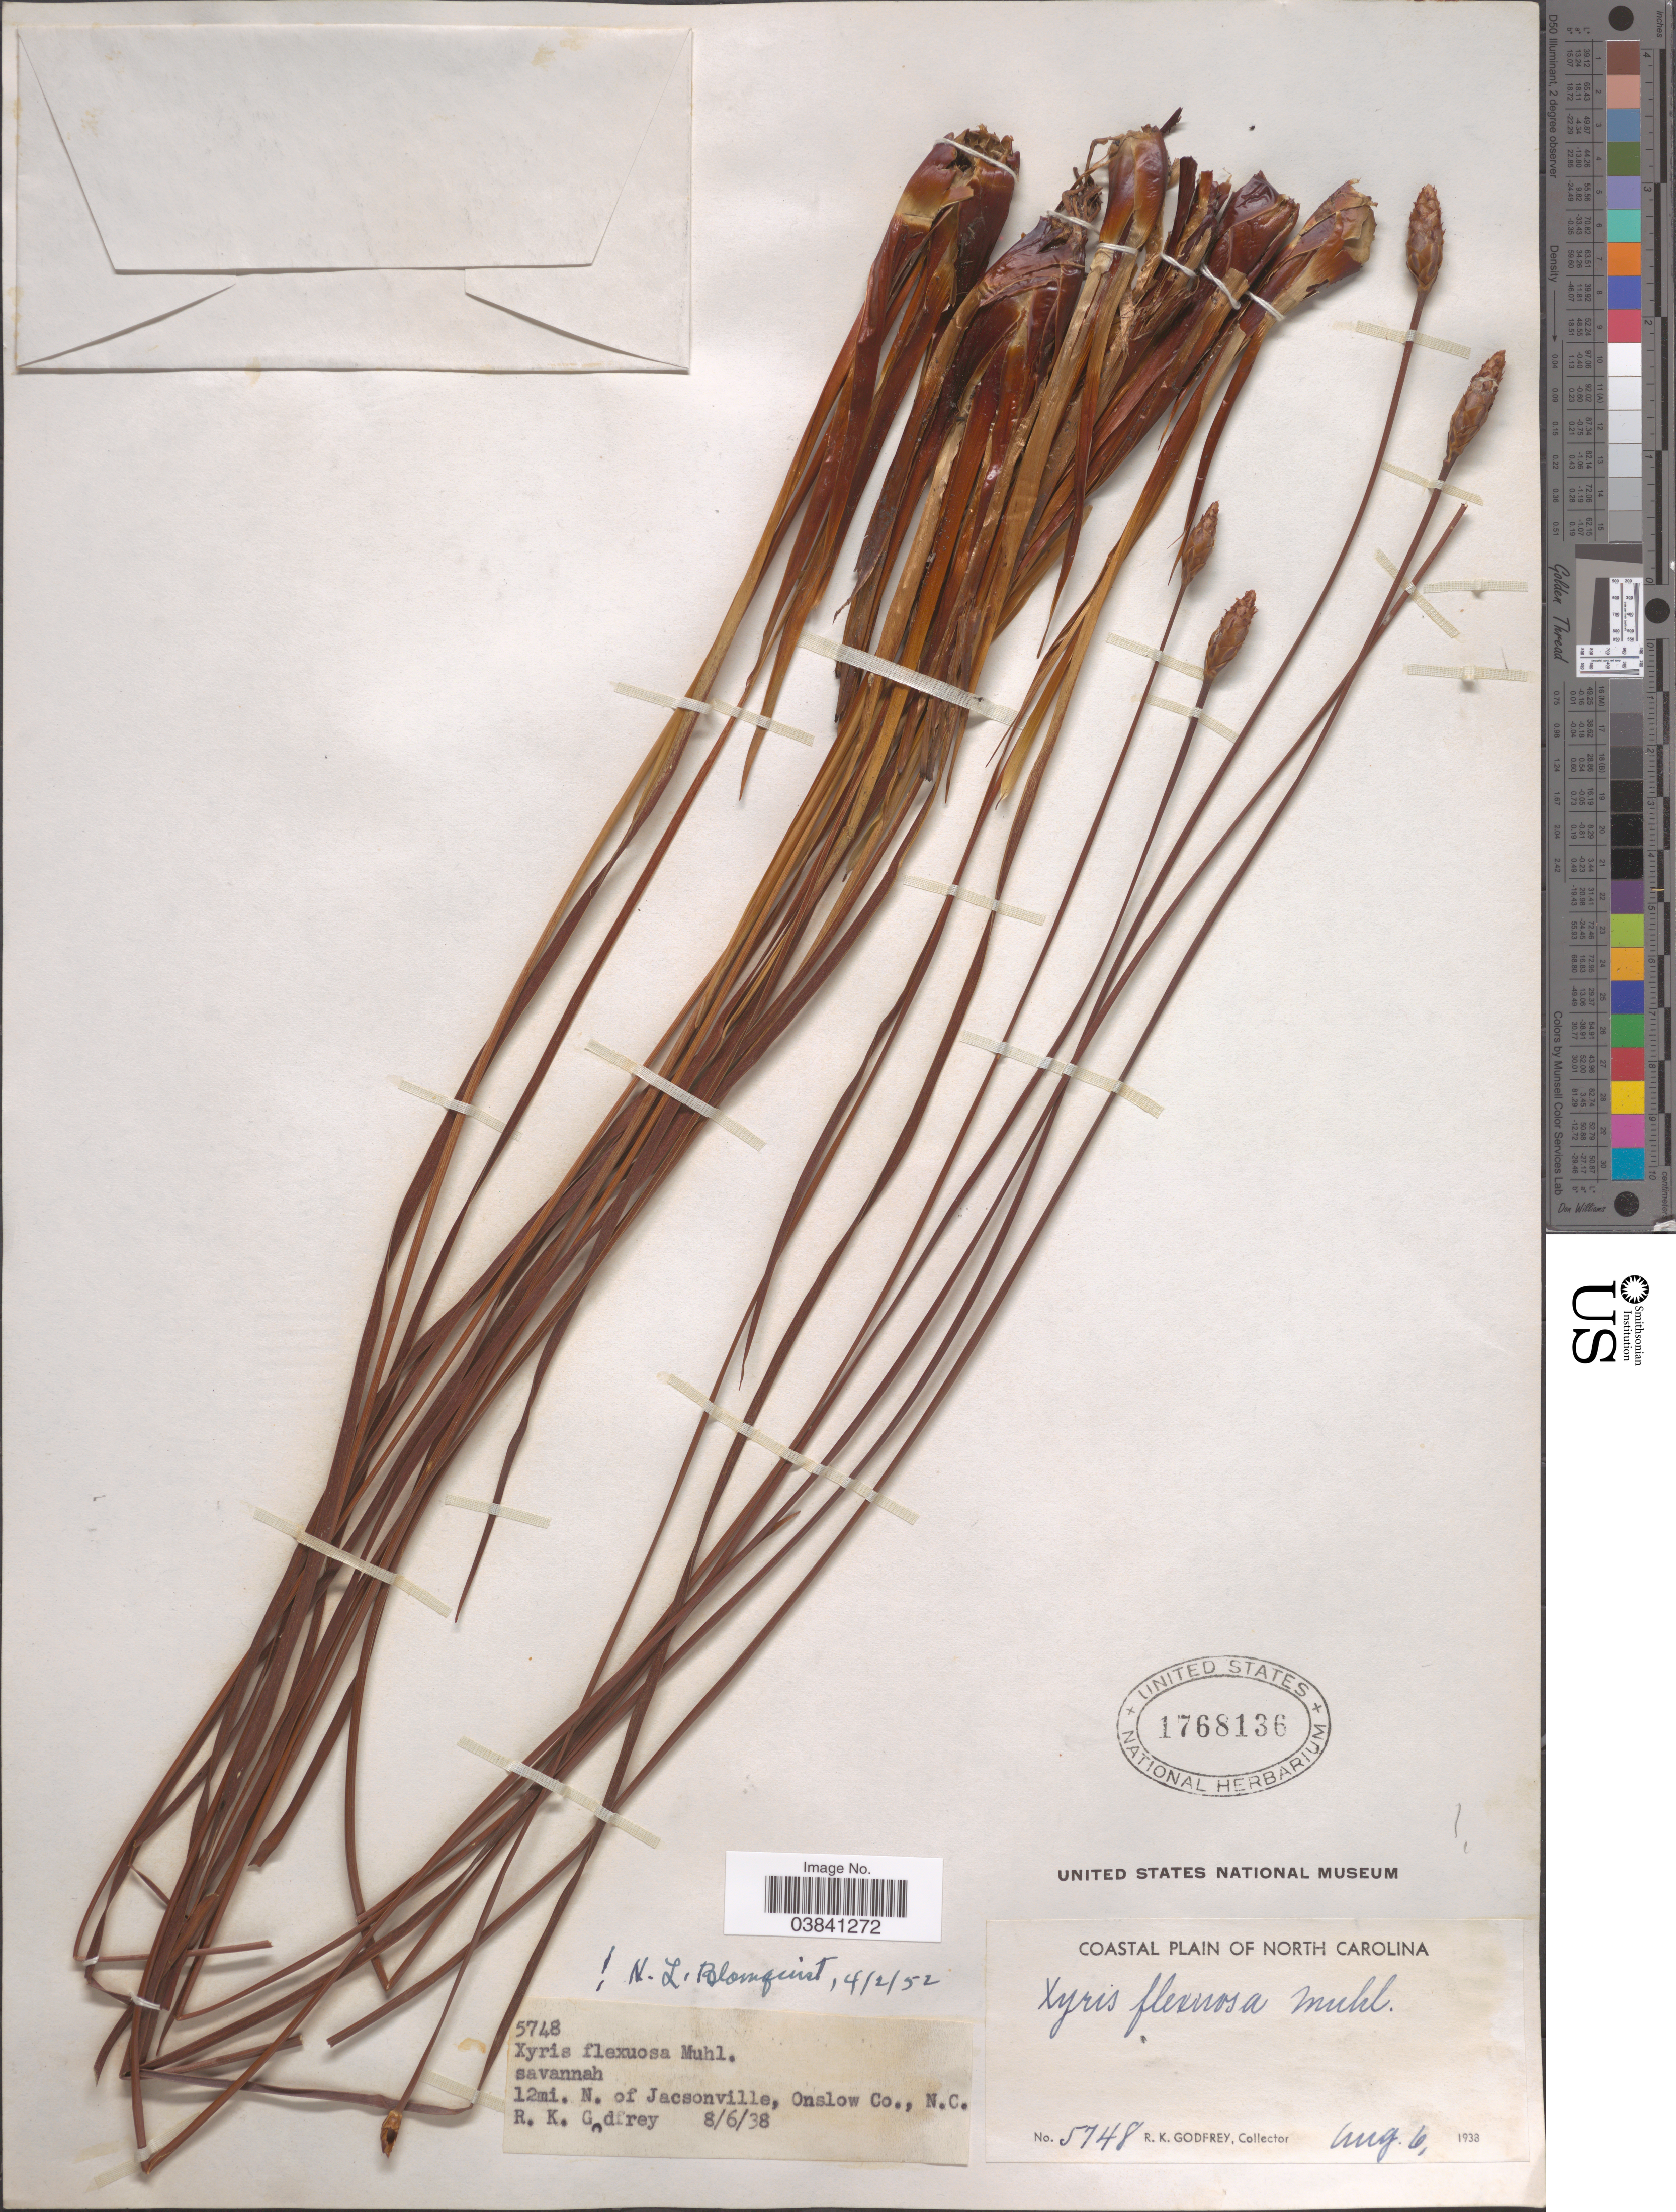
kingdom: Plantae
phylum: Tracheophyta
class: Liliopsida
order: Poales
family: Xyridaceae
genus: Xyris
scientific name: Xyris caroliniana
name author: Walter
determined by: Strong, Mark T., (BOT), Smithsonian Institution - National Museum of Natural History (UNITED STATES)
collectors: R. K. Godfrey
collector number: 5748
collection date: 1938-08-06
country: United States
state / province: North Carolina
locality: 12mi. N. of Jacsonville, Onslow Co. Coastal Plain of North Carolina.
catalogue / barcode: US 1768136